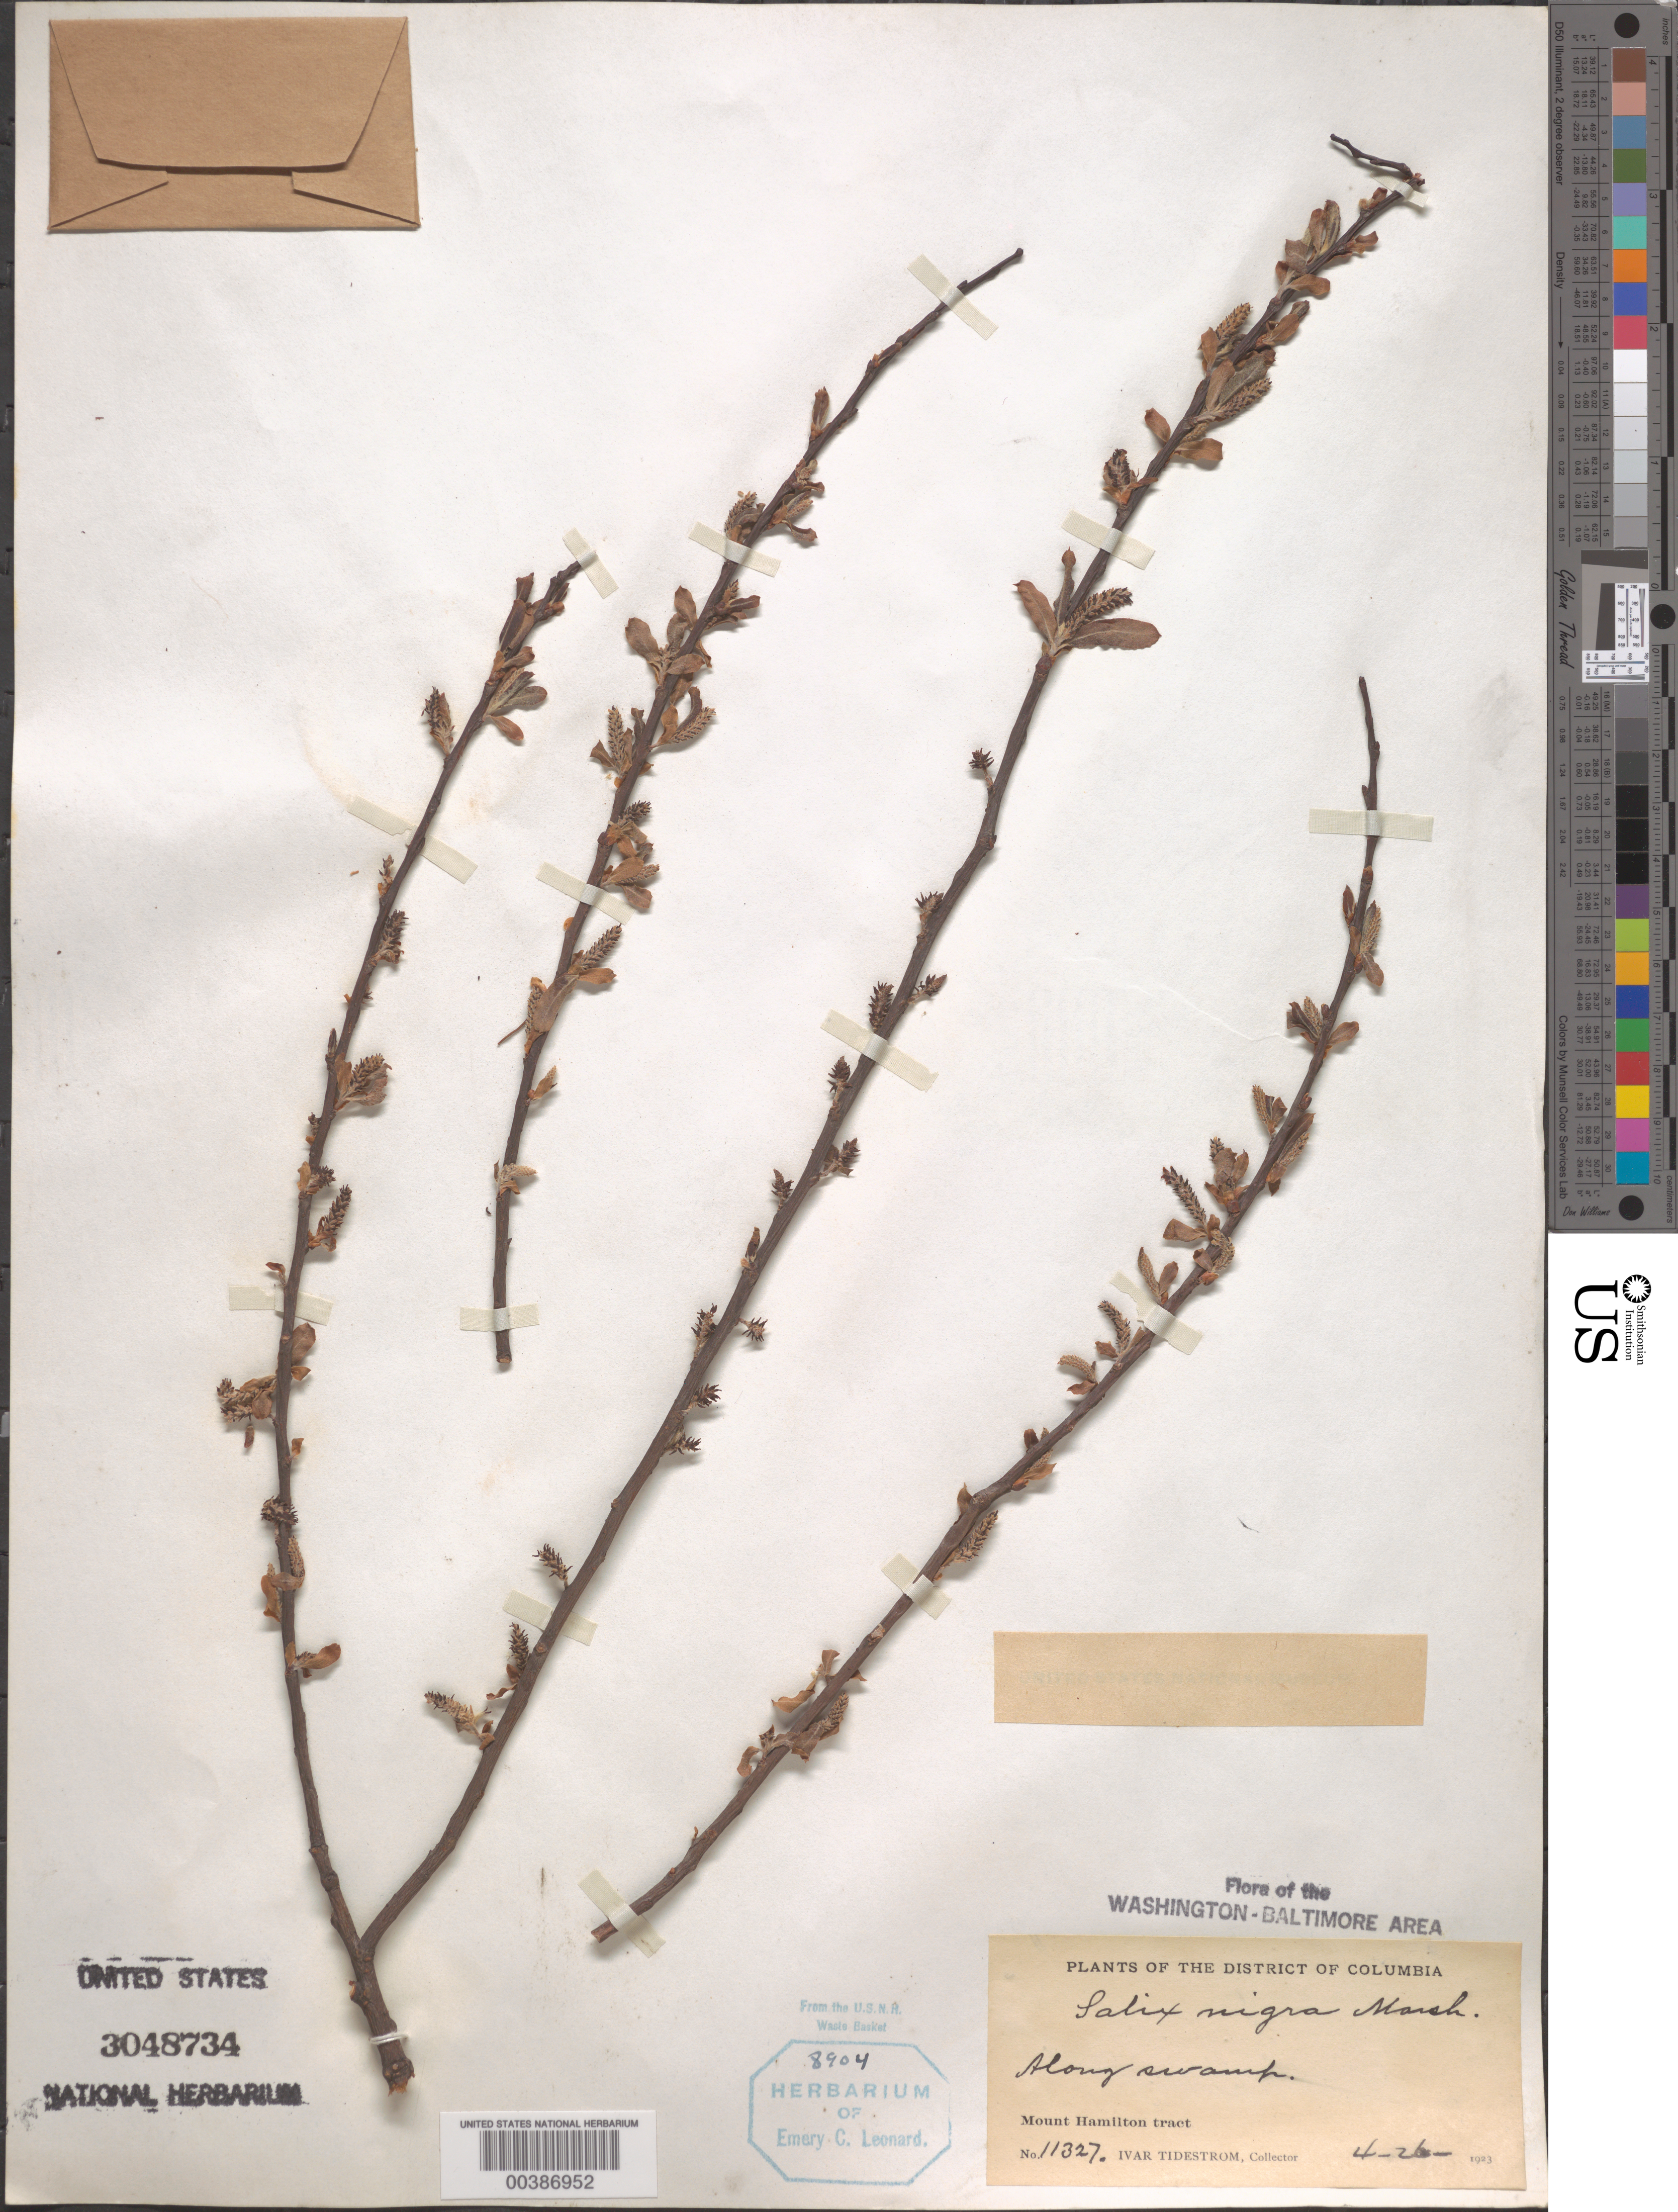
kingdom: Plantae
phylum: Tracheophyta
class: Magnoliopsida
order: Malpighiales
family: Salicaceae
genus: Salix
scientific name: Salix nigra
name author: Marshall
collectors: I. F. Tidestrom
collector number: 11327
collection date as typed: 26 Apr 1923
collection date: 1923-04-26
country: United States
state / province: District of Columbia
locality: Mount Hamilton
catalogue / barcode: US 3048734